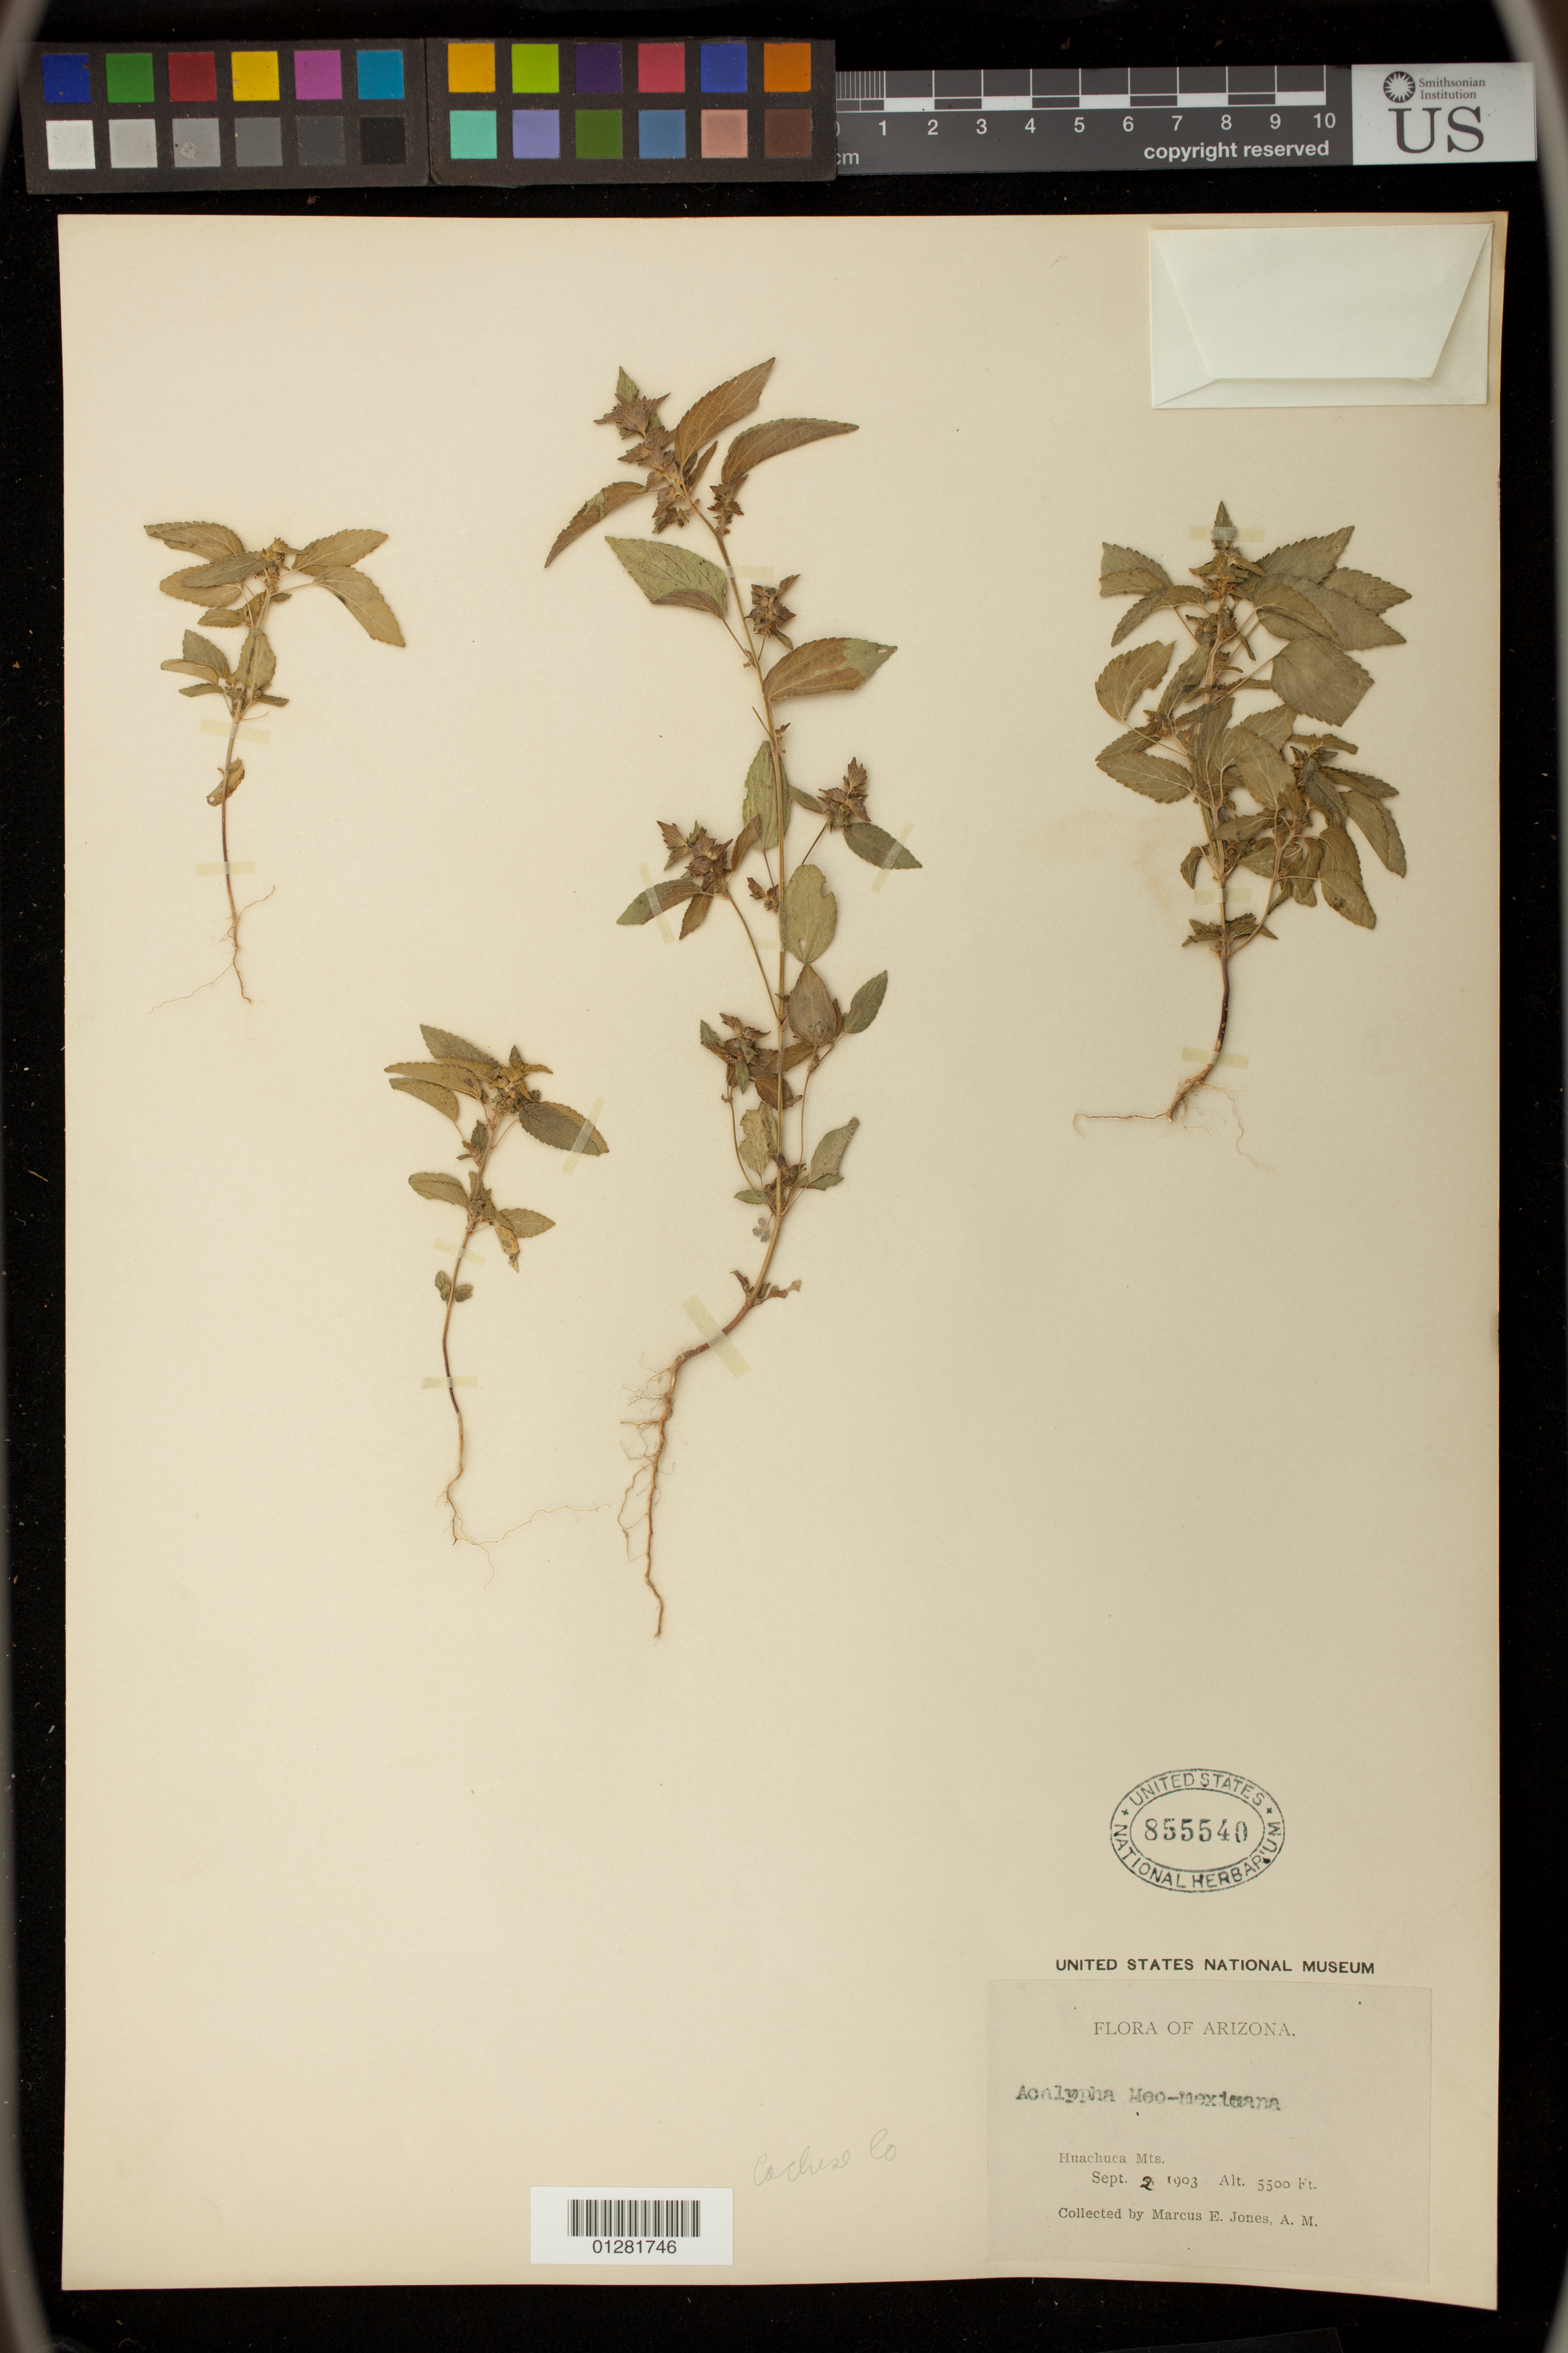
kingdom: Plantae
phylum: Tracheophyta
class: Magnoliopsida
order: Malpighiales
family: Euphorbiaceae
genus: Acalypha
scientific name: Acalypha neomexicana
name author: Müll. Arg.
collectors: M. E. Jones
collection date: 1903-09-02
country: United States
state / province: Arizona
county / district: Cochise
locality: Huachuca Mts.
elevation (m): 1676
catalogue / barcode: US 855540